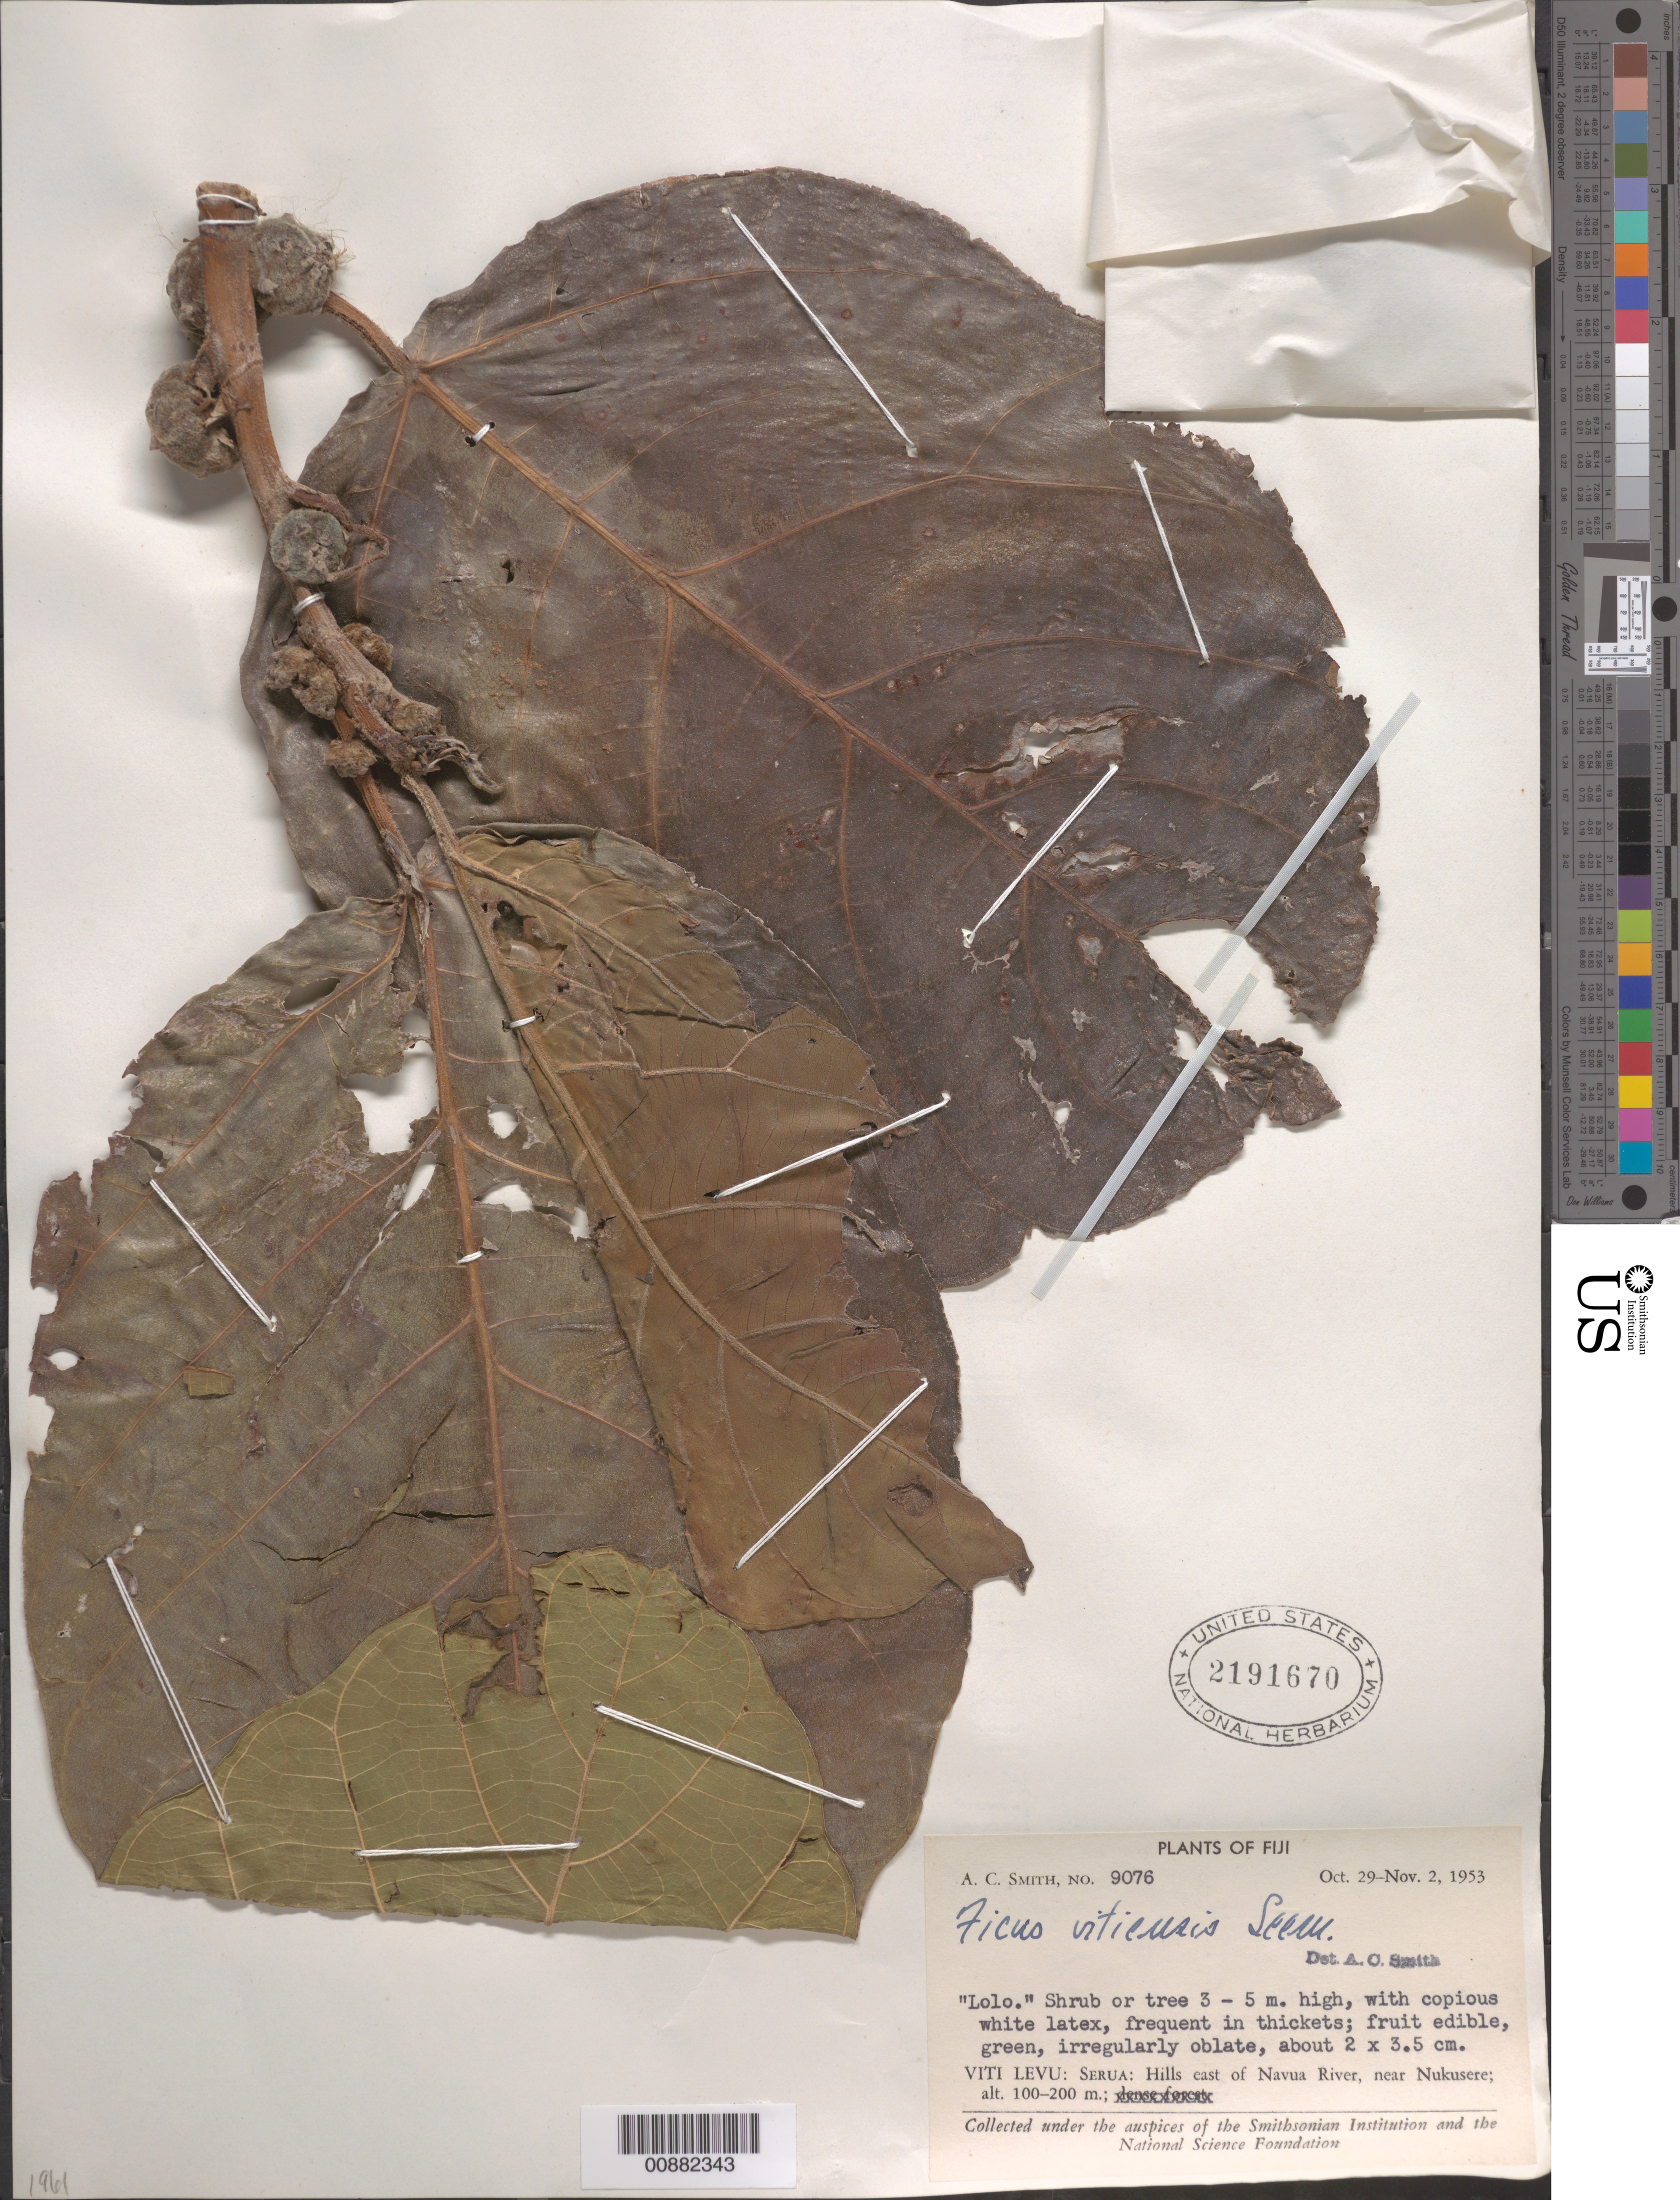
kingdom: Plantae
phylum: Tracheophyta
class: Magnoliopsida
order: Rosales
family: Moraceae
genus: Ficus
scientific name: Ficus vitiensis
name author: Seem.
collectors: C. A. Smith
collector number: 9076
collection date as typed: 29 Oct 1953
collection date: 1953-10-29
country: Fiji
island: Vanua Levu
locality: Serua, Hills E of Navua river, near Nukusere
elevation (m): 100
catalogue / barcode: US 2191670